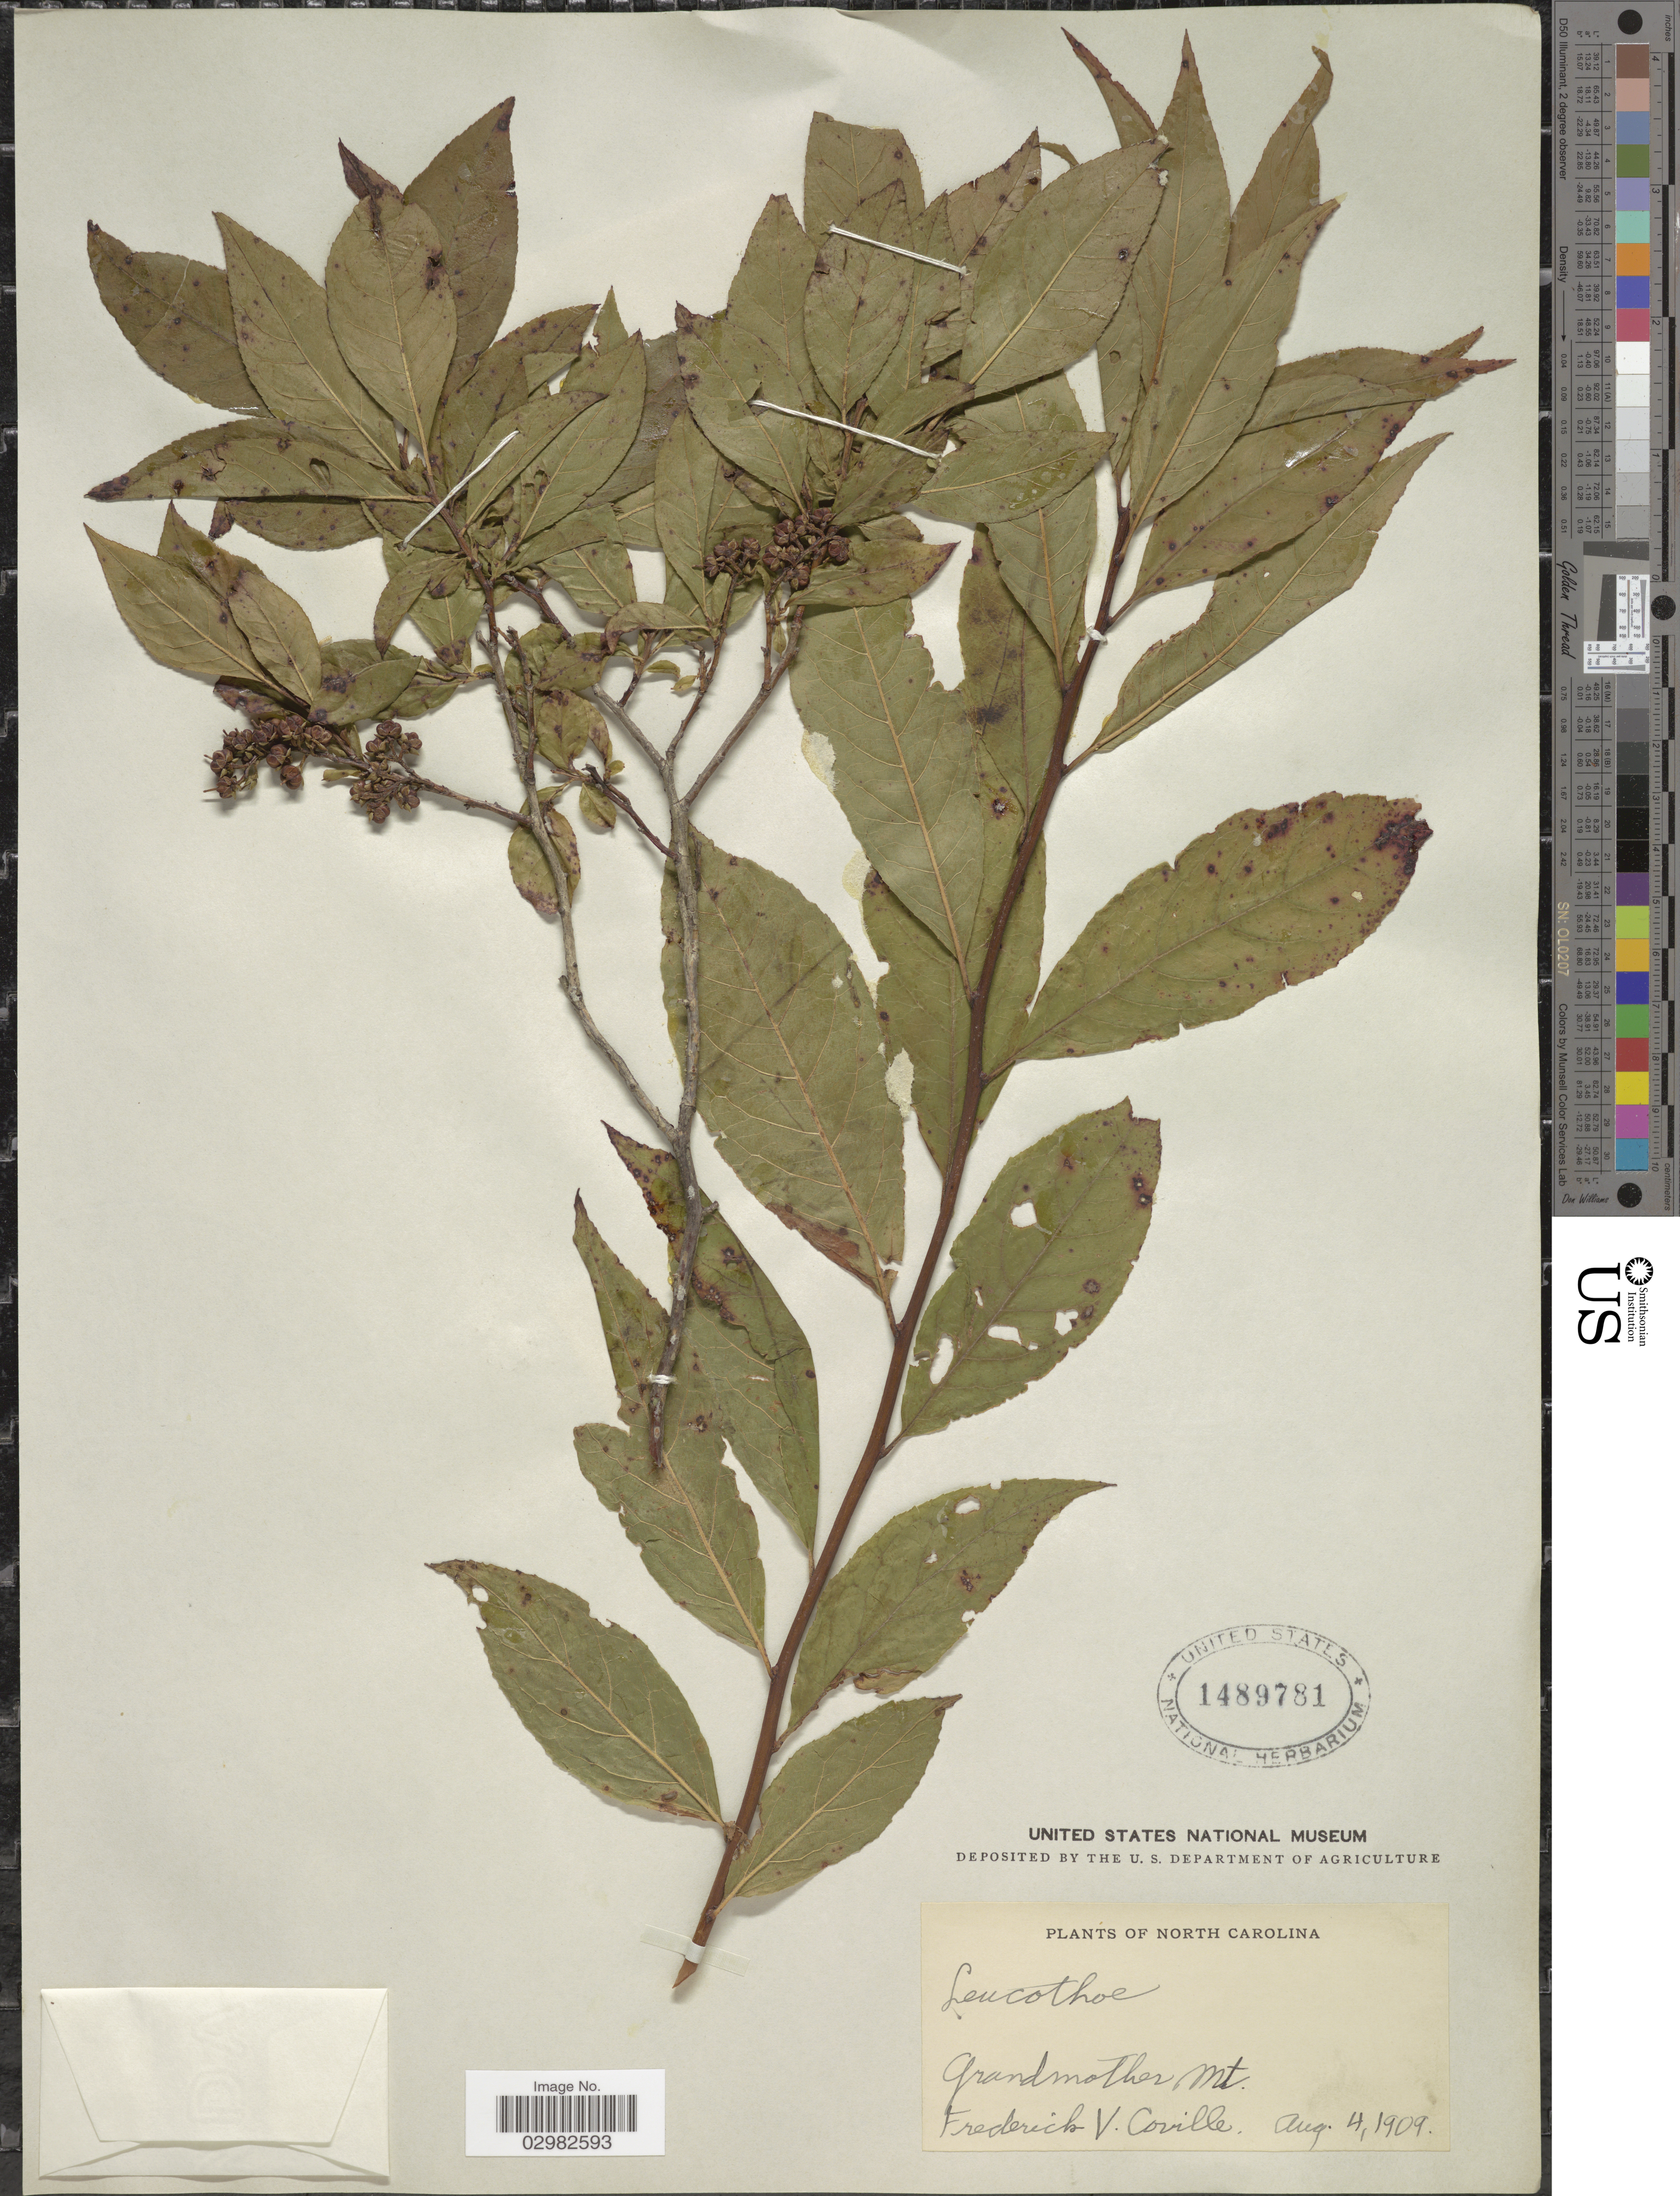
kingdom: Plantae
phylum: Tracheophyta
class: Magnoliopsida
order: Ericales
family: Ericaceae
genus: Leucothoe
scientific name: Leucothoë racemosa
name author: (L.) A. Gray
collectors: F. V. Coville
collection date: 1909-08-04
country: United States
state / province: North Carolina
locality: Grandmother Mt.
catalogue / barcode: US 1489781